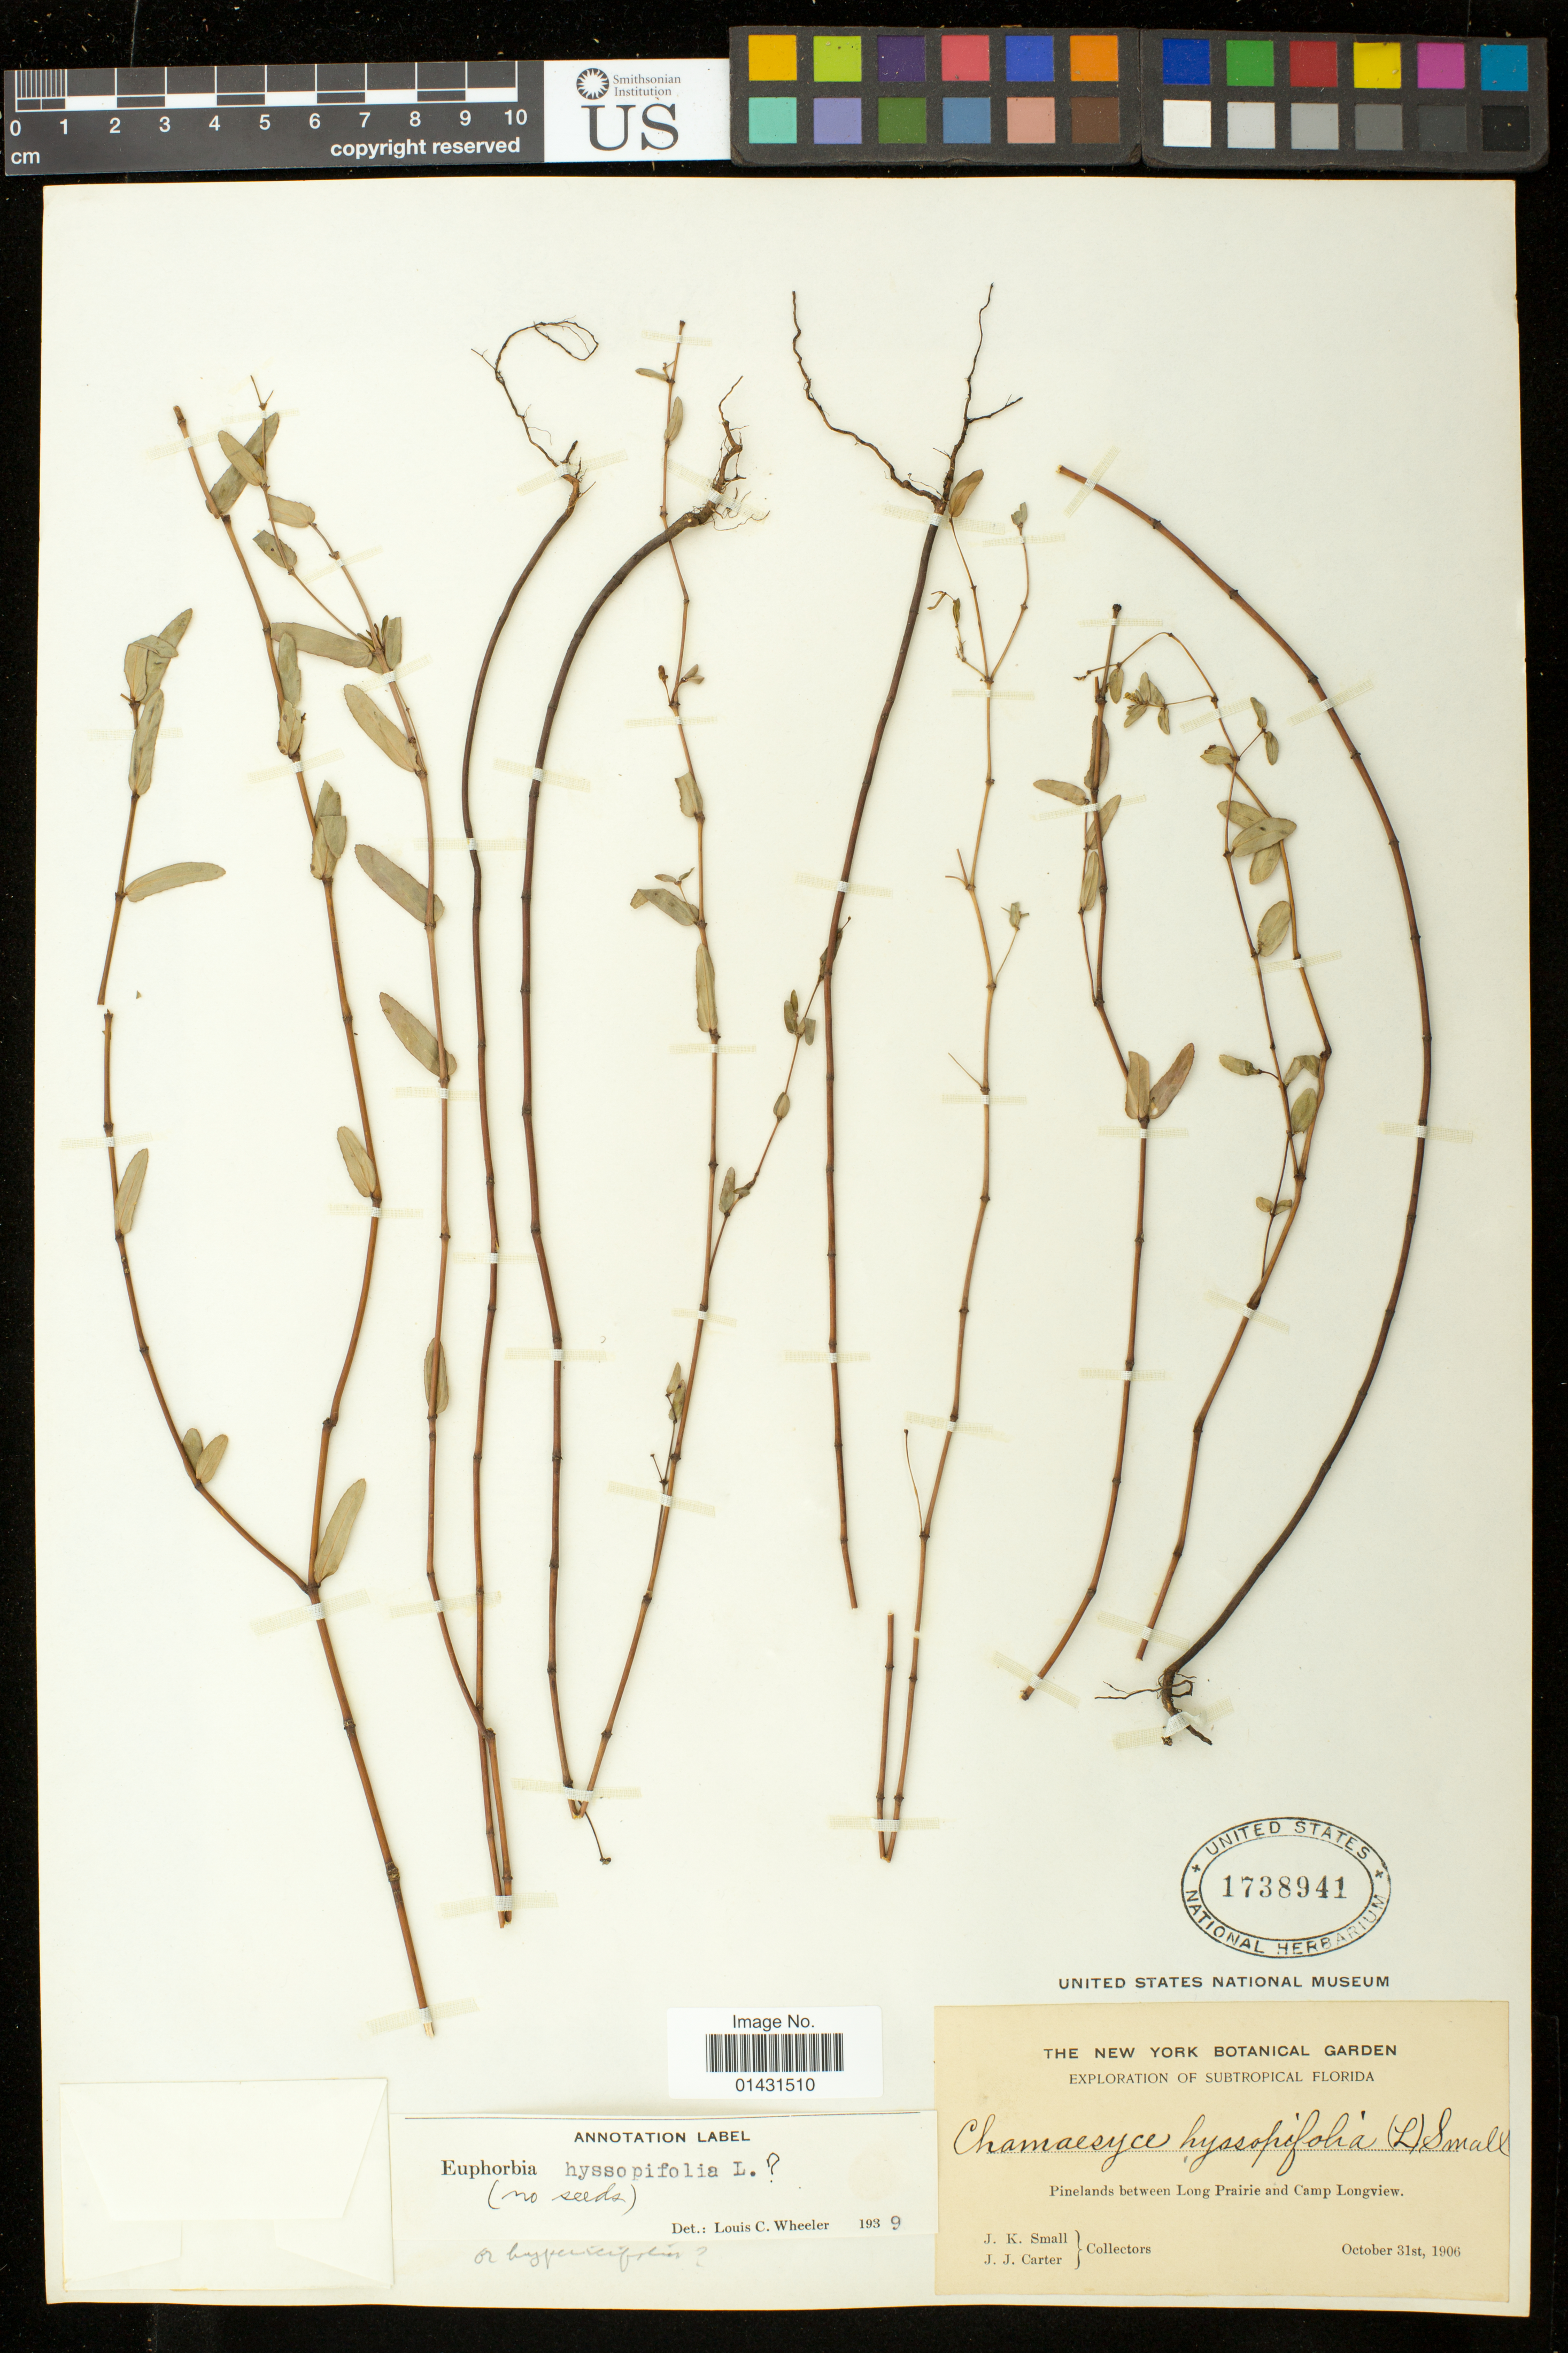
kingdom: Plantae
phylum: Tracheophyta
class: Magnoliopsida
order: Malpighiales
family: Euphorbiaceae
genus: Euphorbia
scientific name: Euphorbia hyssopifolia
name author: L.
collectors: J. K. Small & J. J. Carter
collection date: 1906-10-31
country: United States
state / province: Florida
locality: Pinelands between Long Prairie and Camp Longview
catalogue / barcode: US 1738941